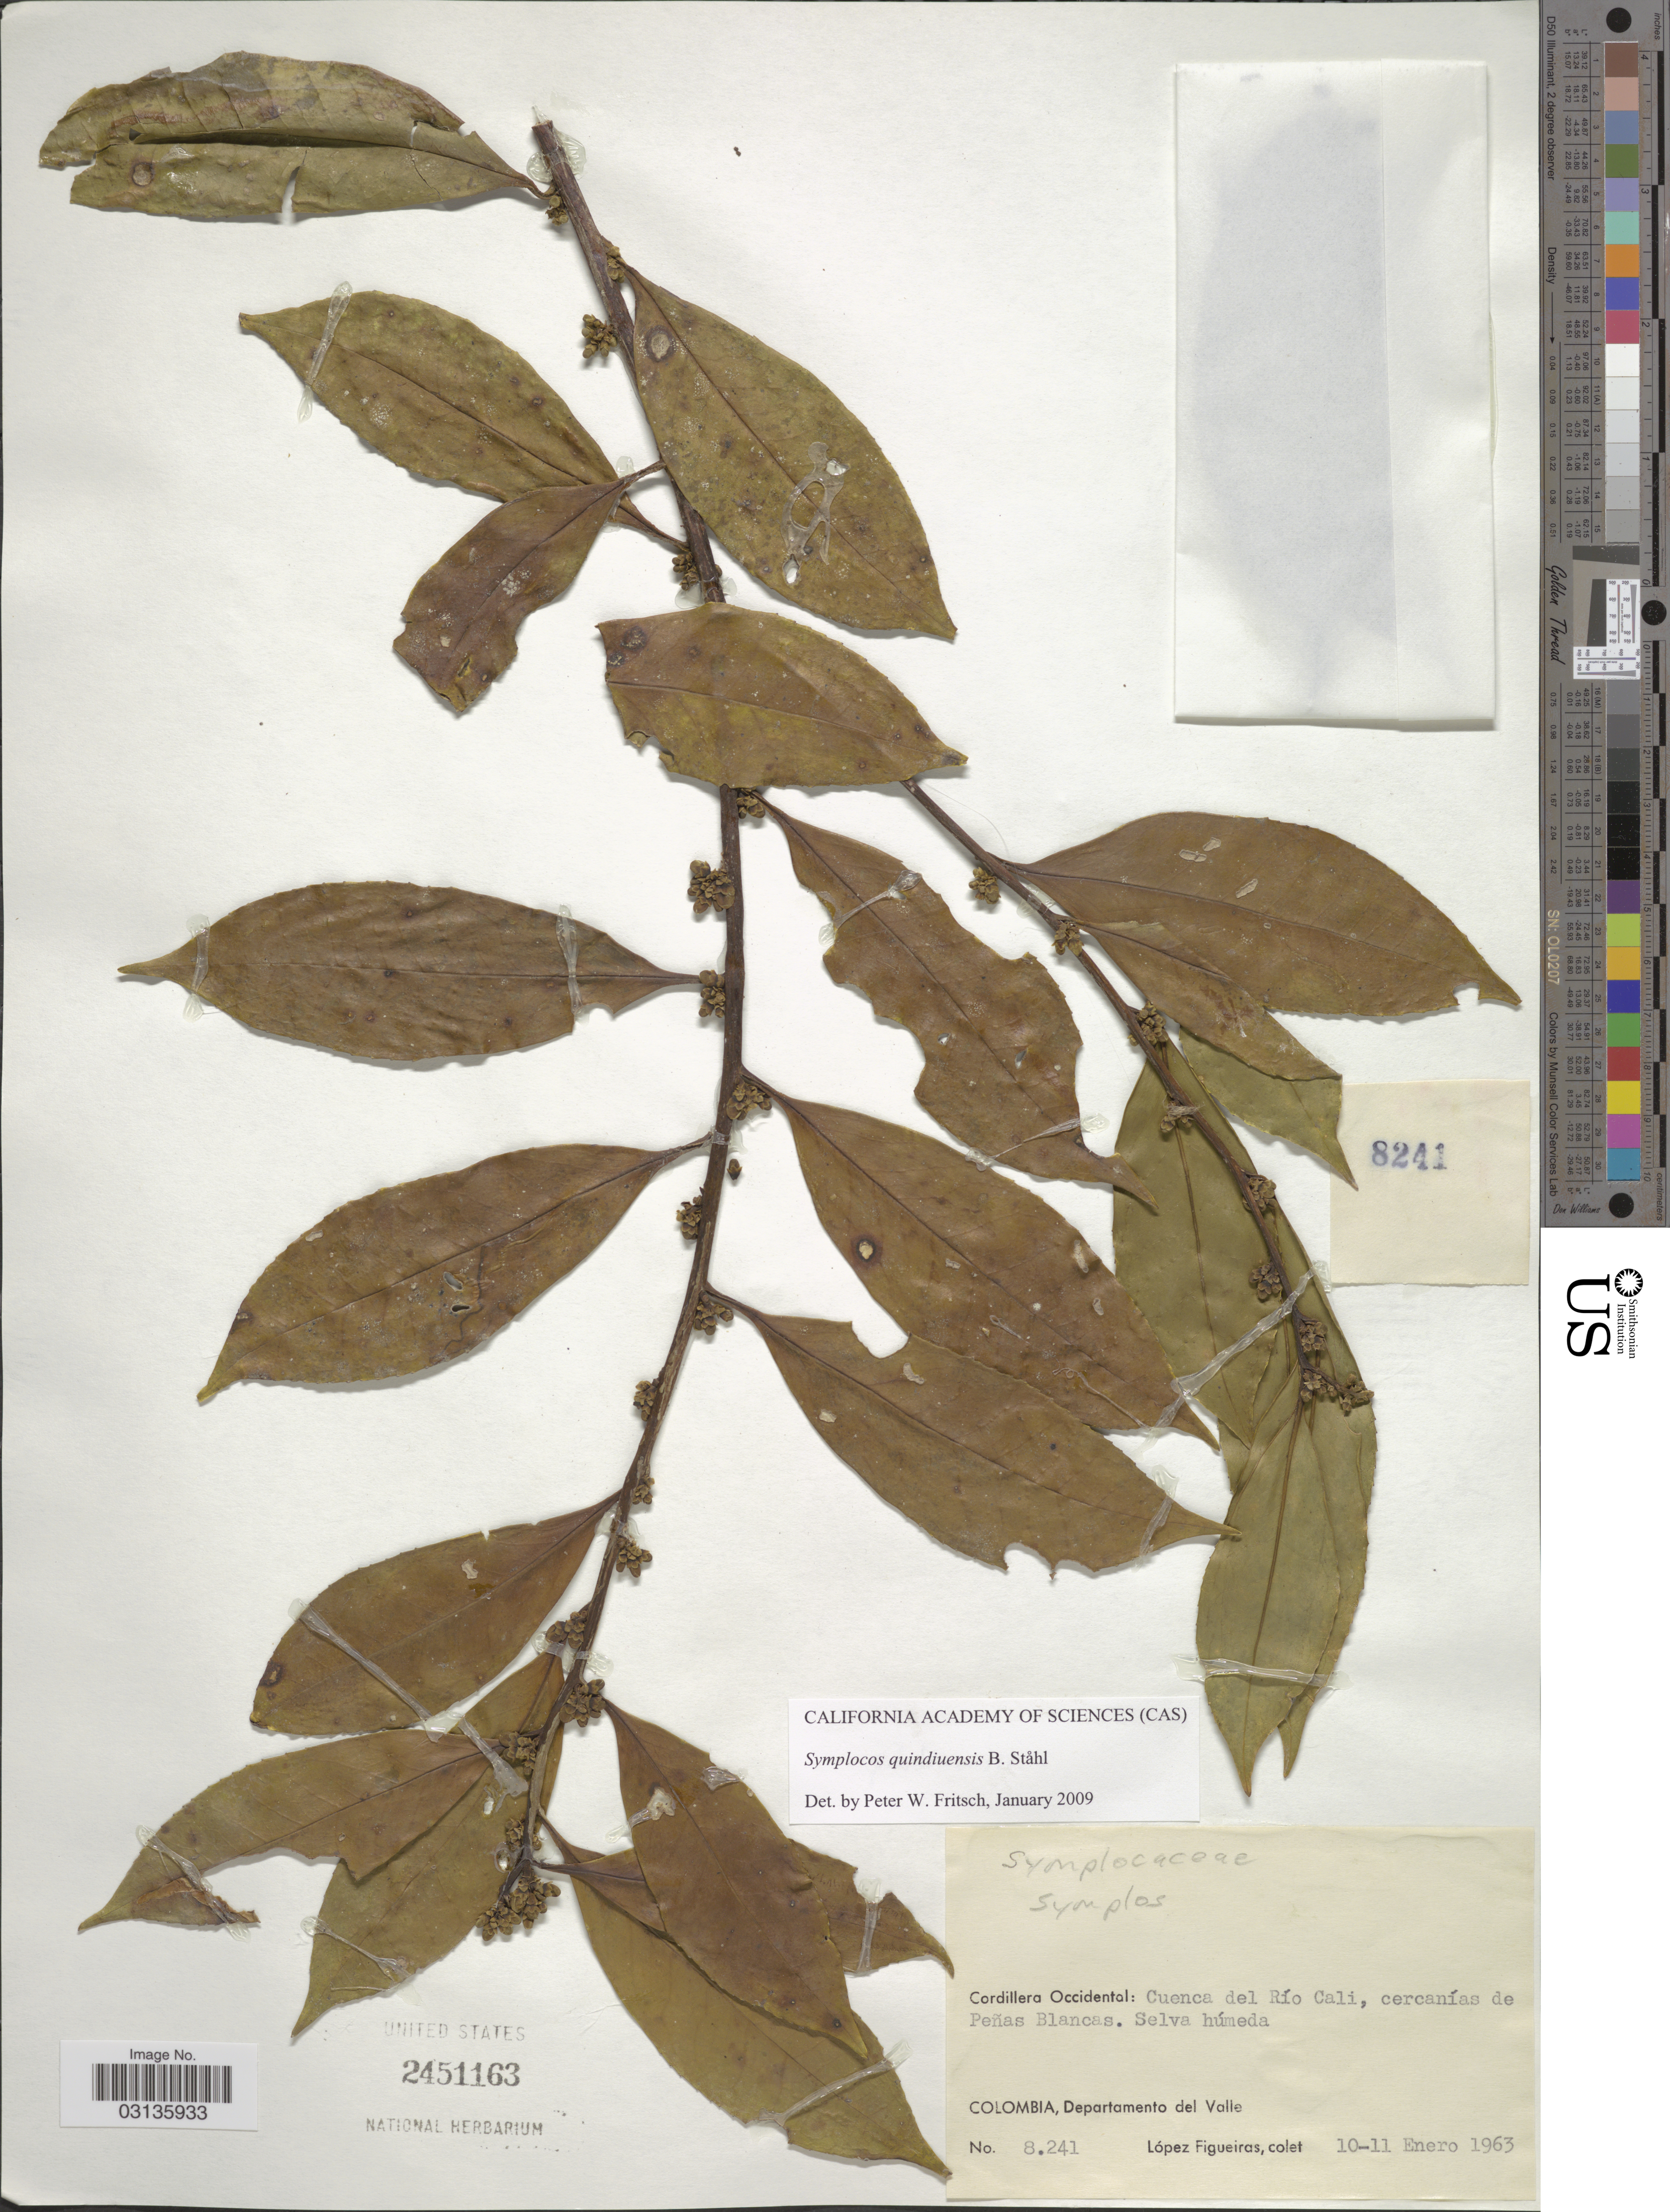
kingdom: Plantae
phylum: Tracheophyta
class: Magnoliopsida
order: Ericales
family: Symplocaceae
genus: Symplocos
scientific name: Symplocos quindiuensis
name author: Brand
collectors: M. López Figueiras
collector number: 8241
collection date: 1963-01-10/1963-01-11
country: Colombia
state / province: Valle del Cauca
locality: Cordillera Occidental: Cuenca del Río Cali, cercanías de Peñas Blancas. Selva húmeda. Departamento del Valle.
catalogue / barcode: US 2451163